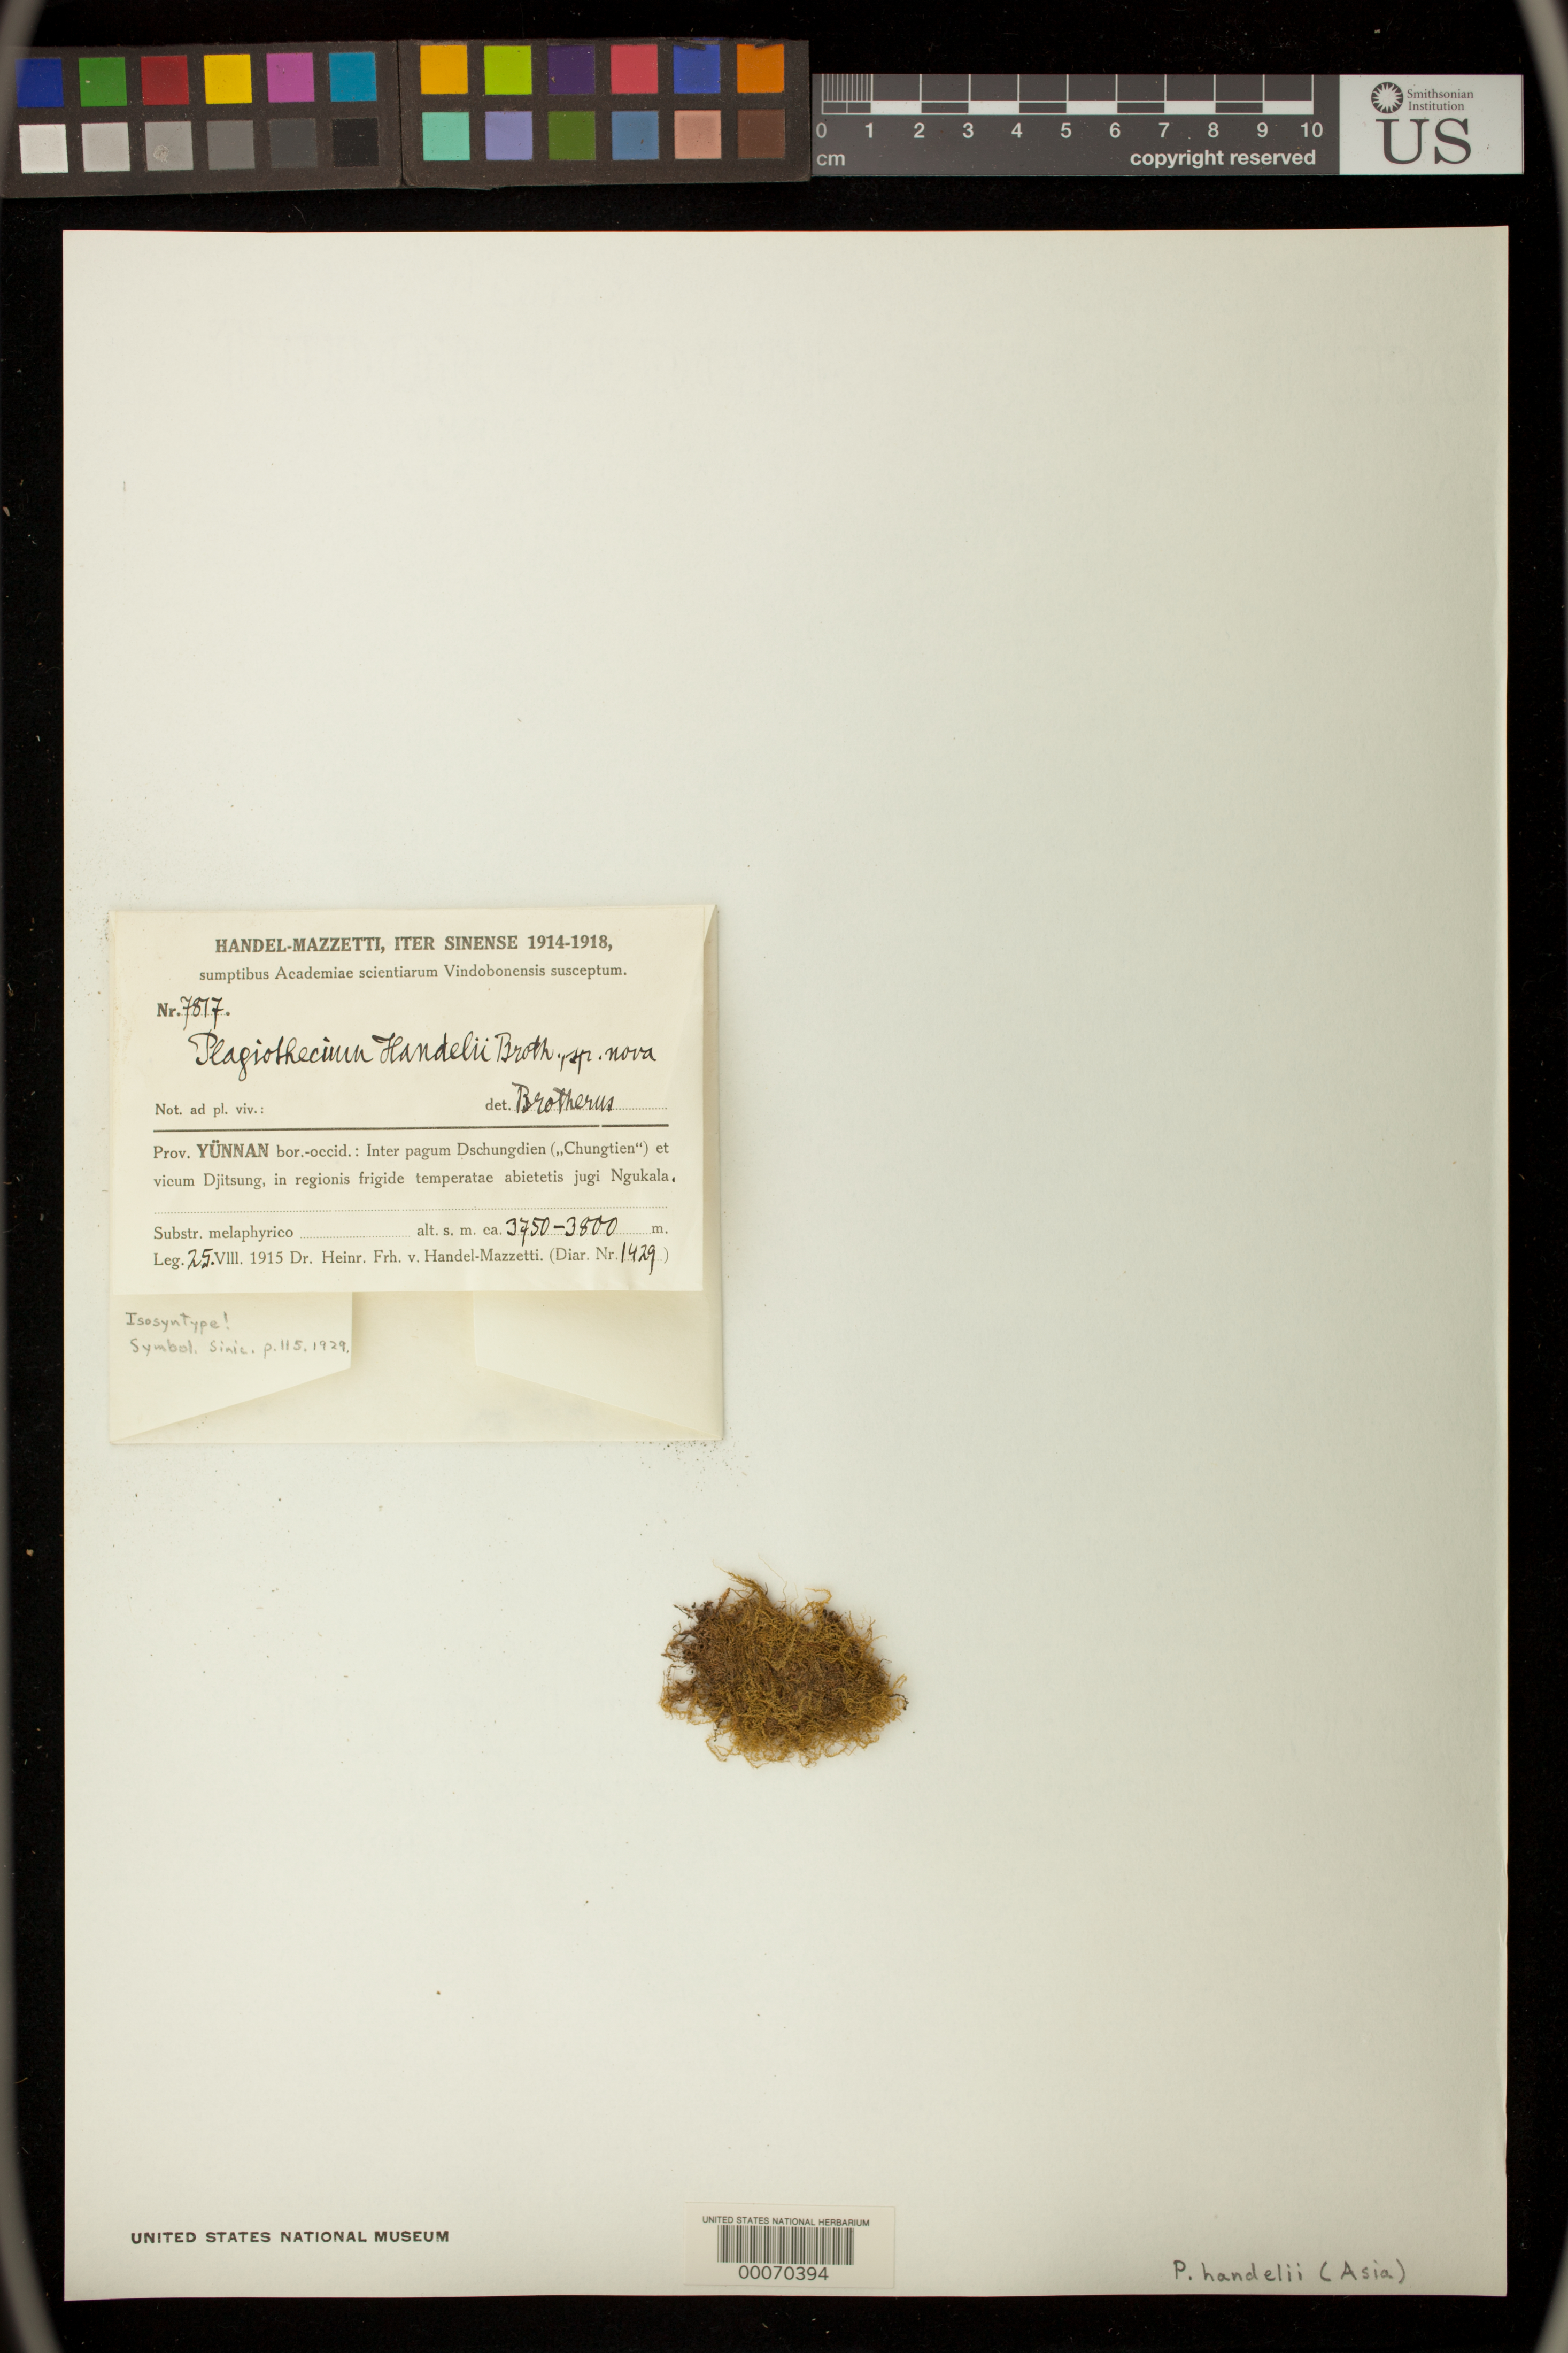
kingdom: Plantae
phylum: Bryophyta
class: Bryopsida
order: Hypnales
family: Plagiotheciaceae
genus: Plagiothecium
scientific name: Plagiothecium handelii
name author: Broth.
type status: Isotype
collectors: H. Handel-Mazzetti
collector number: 7817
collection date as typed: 25 Aug 1915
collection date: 1915-08-25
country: China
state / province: Yunnan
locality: Dschungdien (Chungtien) et vicun (vicum?) Djitsung. [Dschungdien (Chungtien) and the town of Djitsung?].